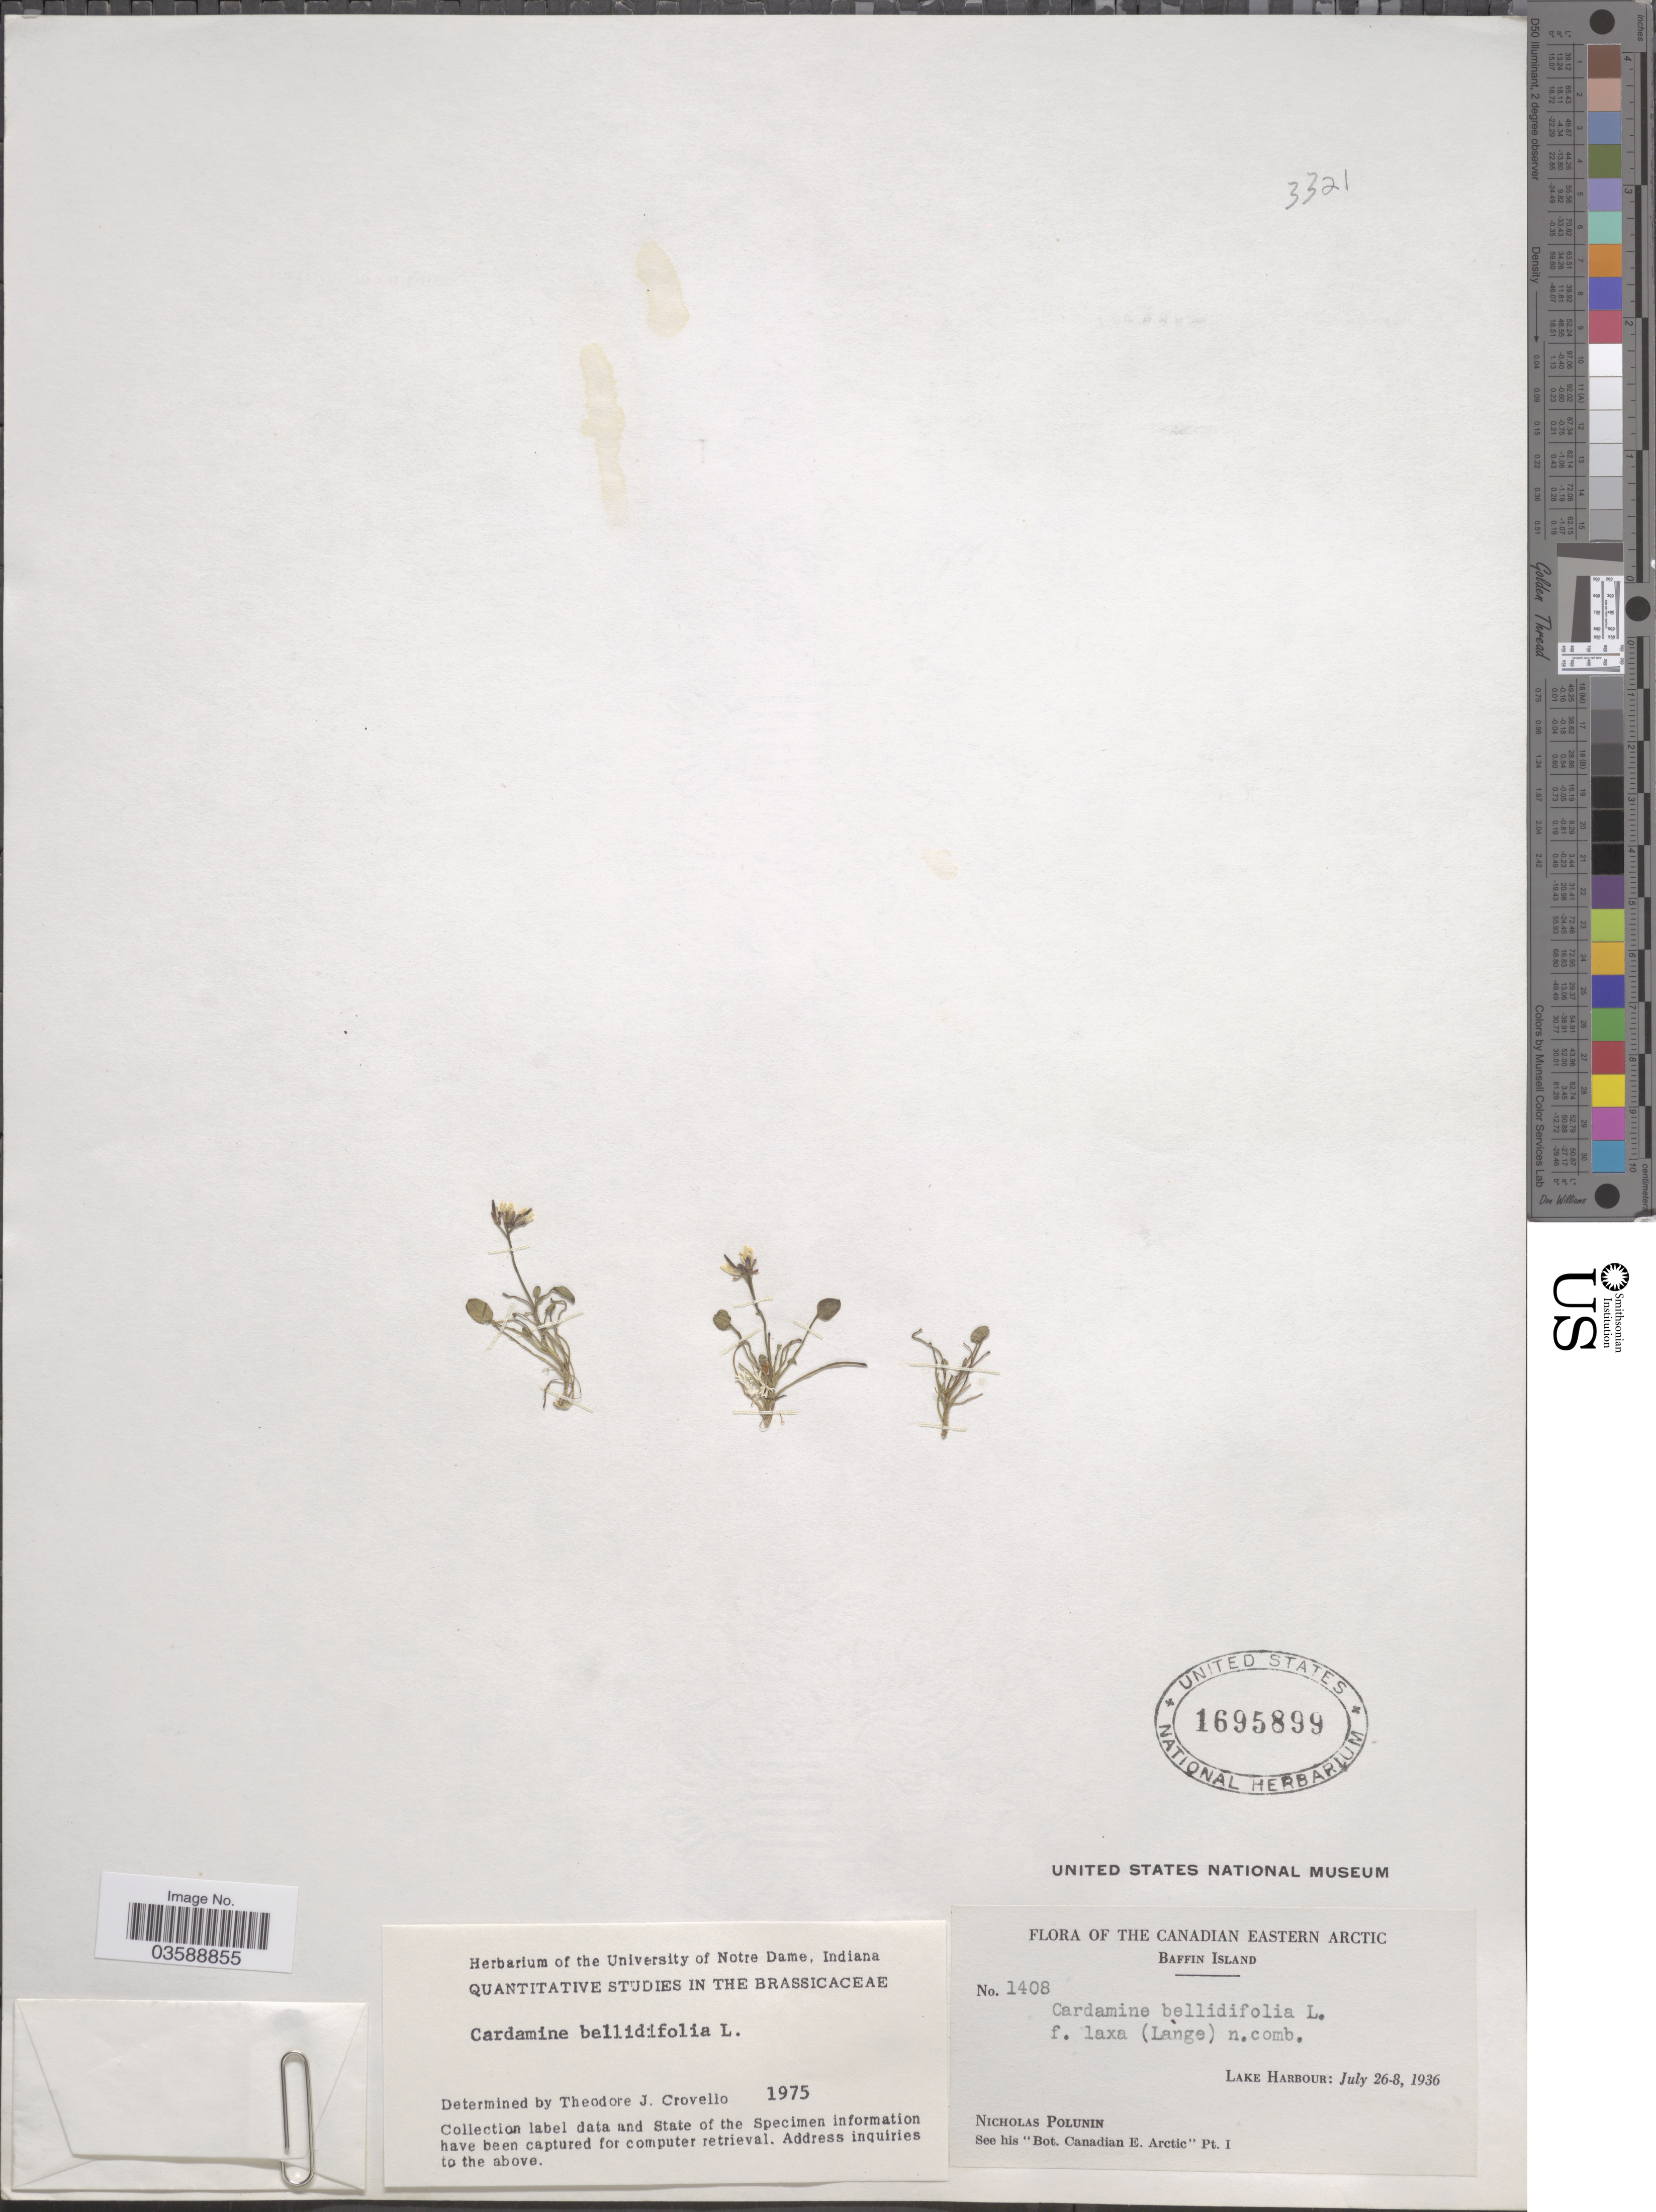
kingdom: Plantae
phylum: Tracheophyta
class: Magnoliopsida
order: Brassicales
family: Brassicaceae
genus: Cardamine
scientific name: Cardamine bellidifolia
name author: L.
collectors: N. V. Polunin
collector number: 1408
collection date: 1936-07-26/1936-08-28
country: Canada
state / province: Nunavut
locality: Canadian Eastern Arctic Baffin Island. Lake Harbour.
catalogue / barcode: US 1695899